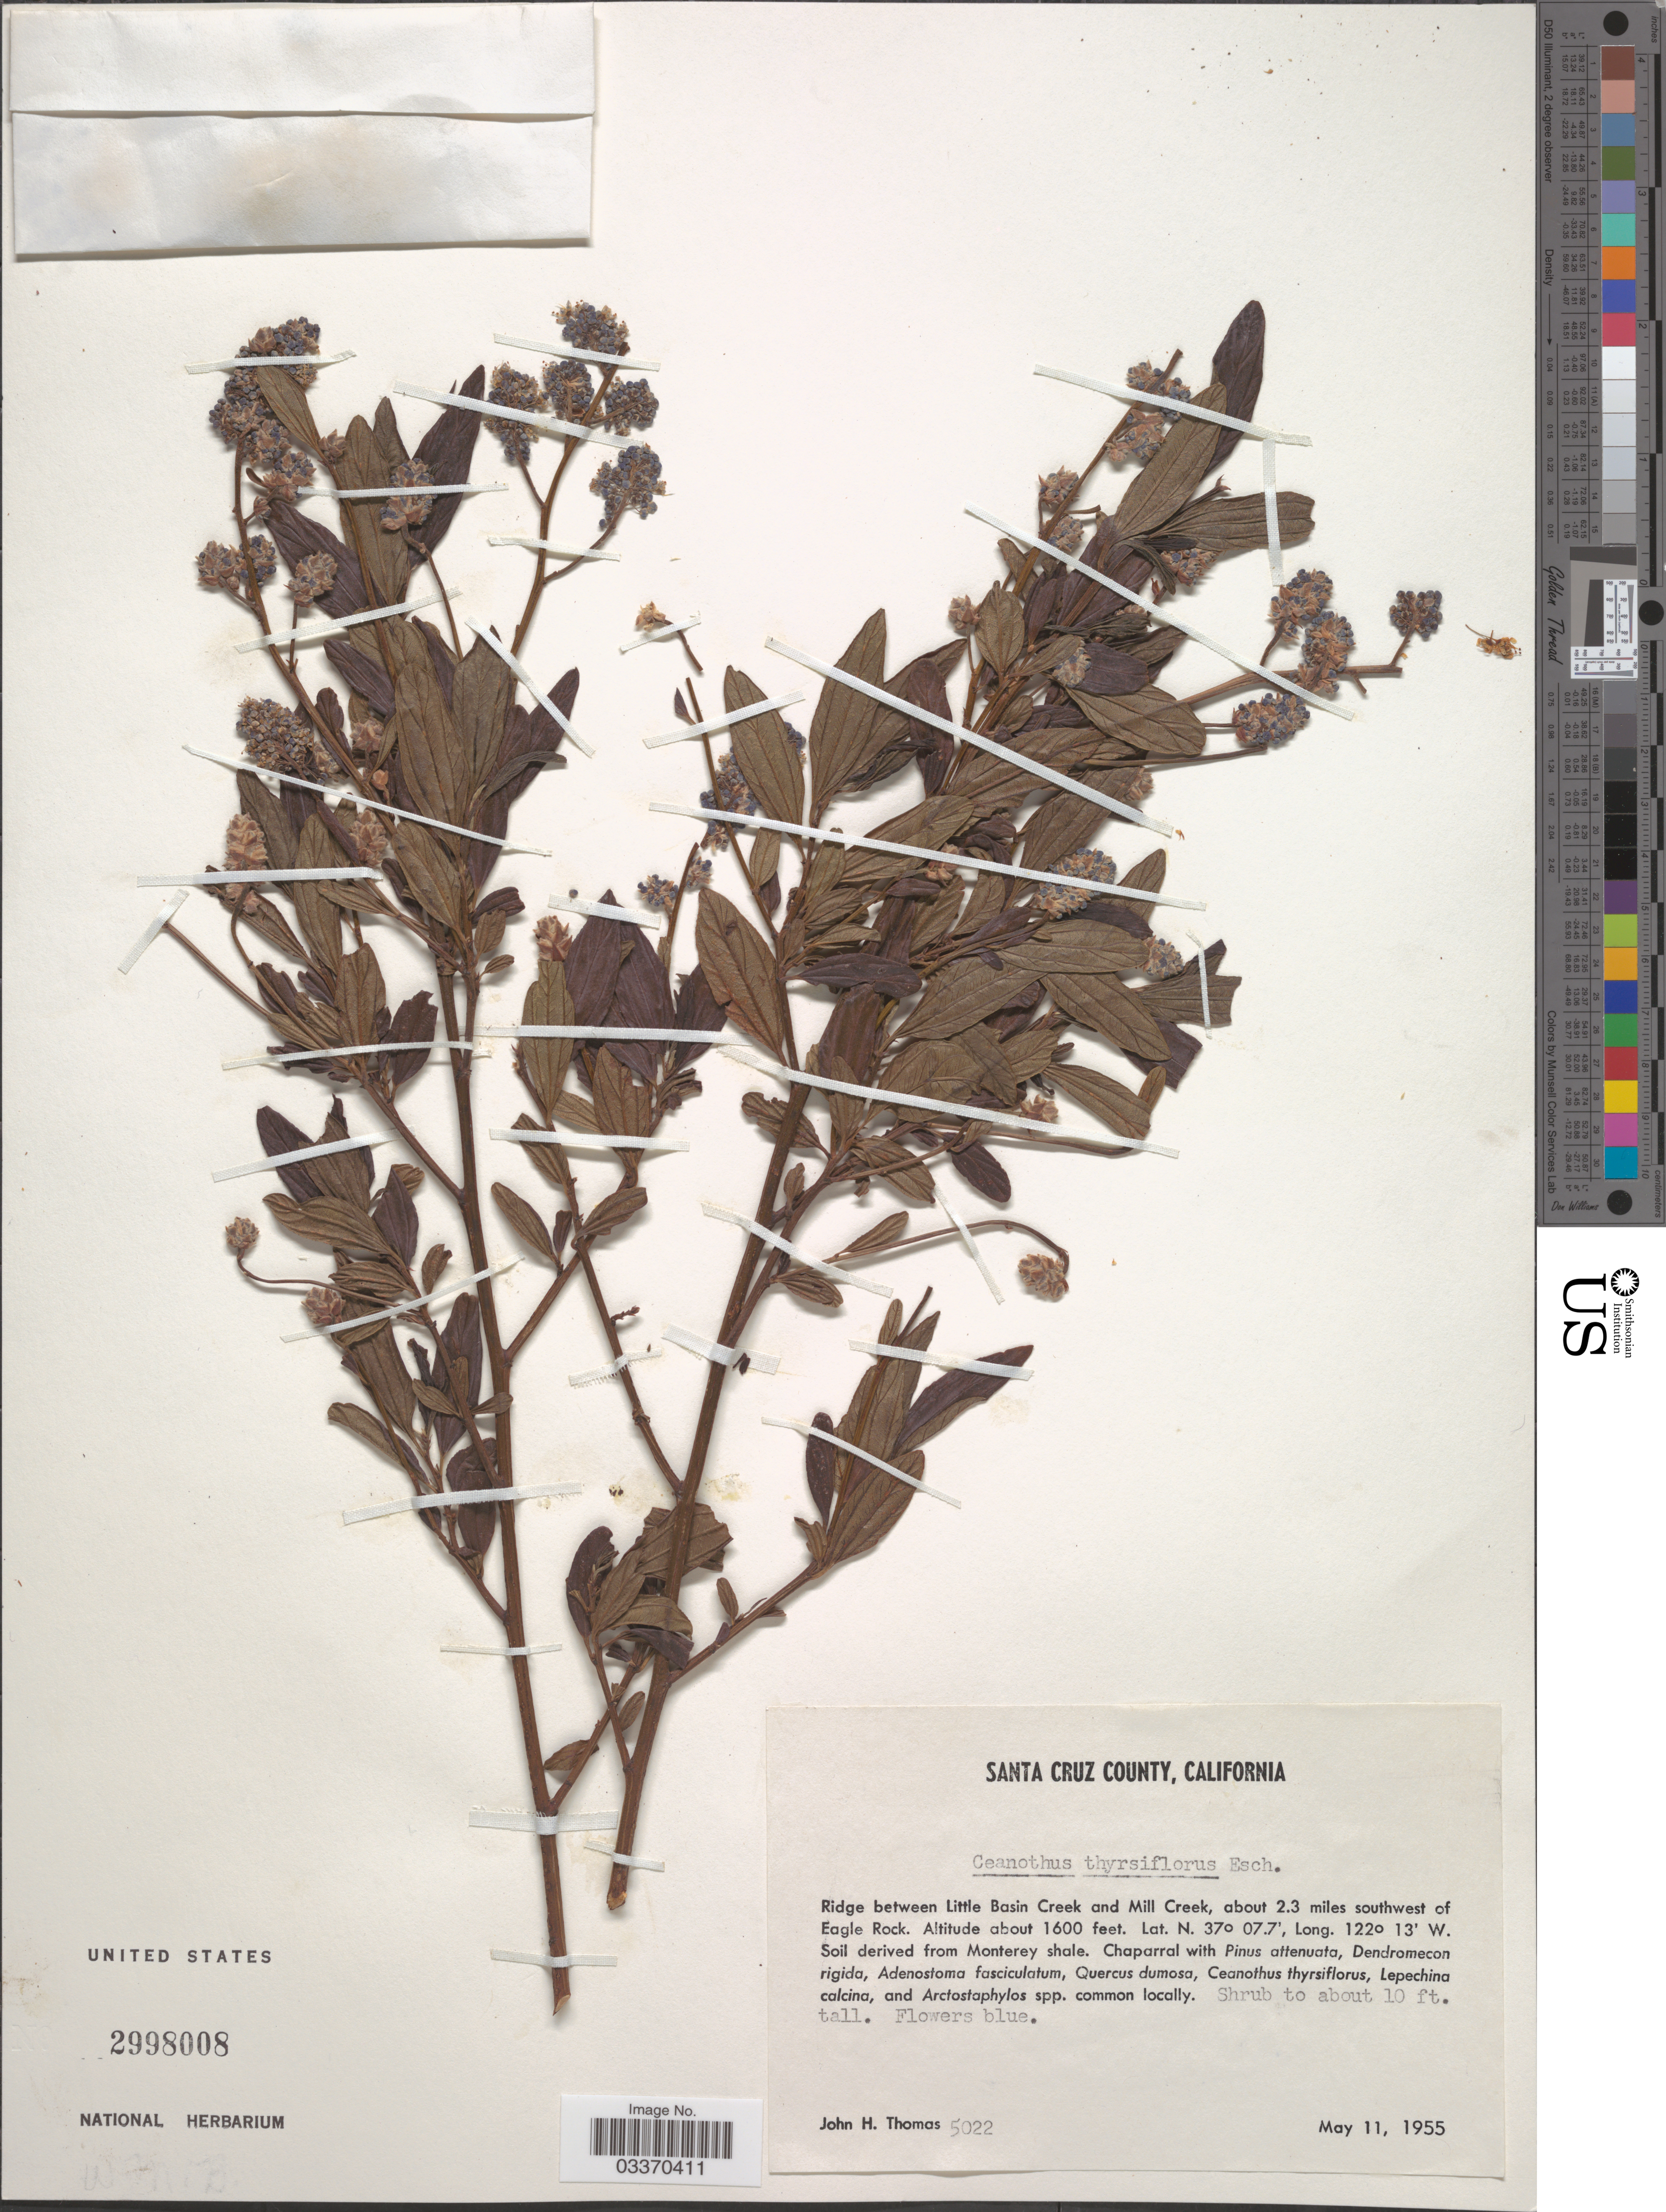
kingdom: Plantae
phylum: Tracheophyta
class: Magnoliopsida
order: Rosales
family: Rhamnaceae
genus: Ceanothus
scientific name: Ceanothus thyrsiflorus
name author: Eschsch.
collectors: J. H. Thomas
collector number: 5022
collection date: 1955-05-11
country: United States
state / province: California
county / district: Santa Cruz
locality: Santa Cruz County. Ridge between Little Basin Creek and Mill Creek, about 2.3 miles southwest of Eagle Rock.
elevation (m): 488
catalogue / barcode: US 2998008